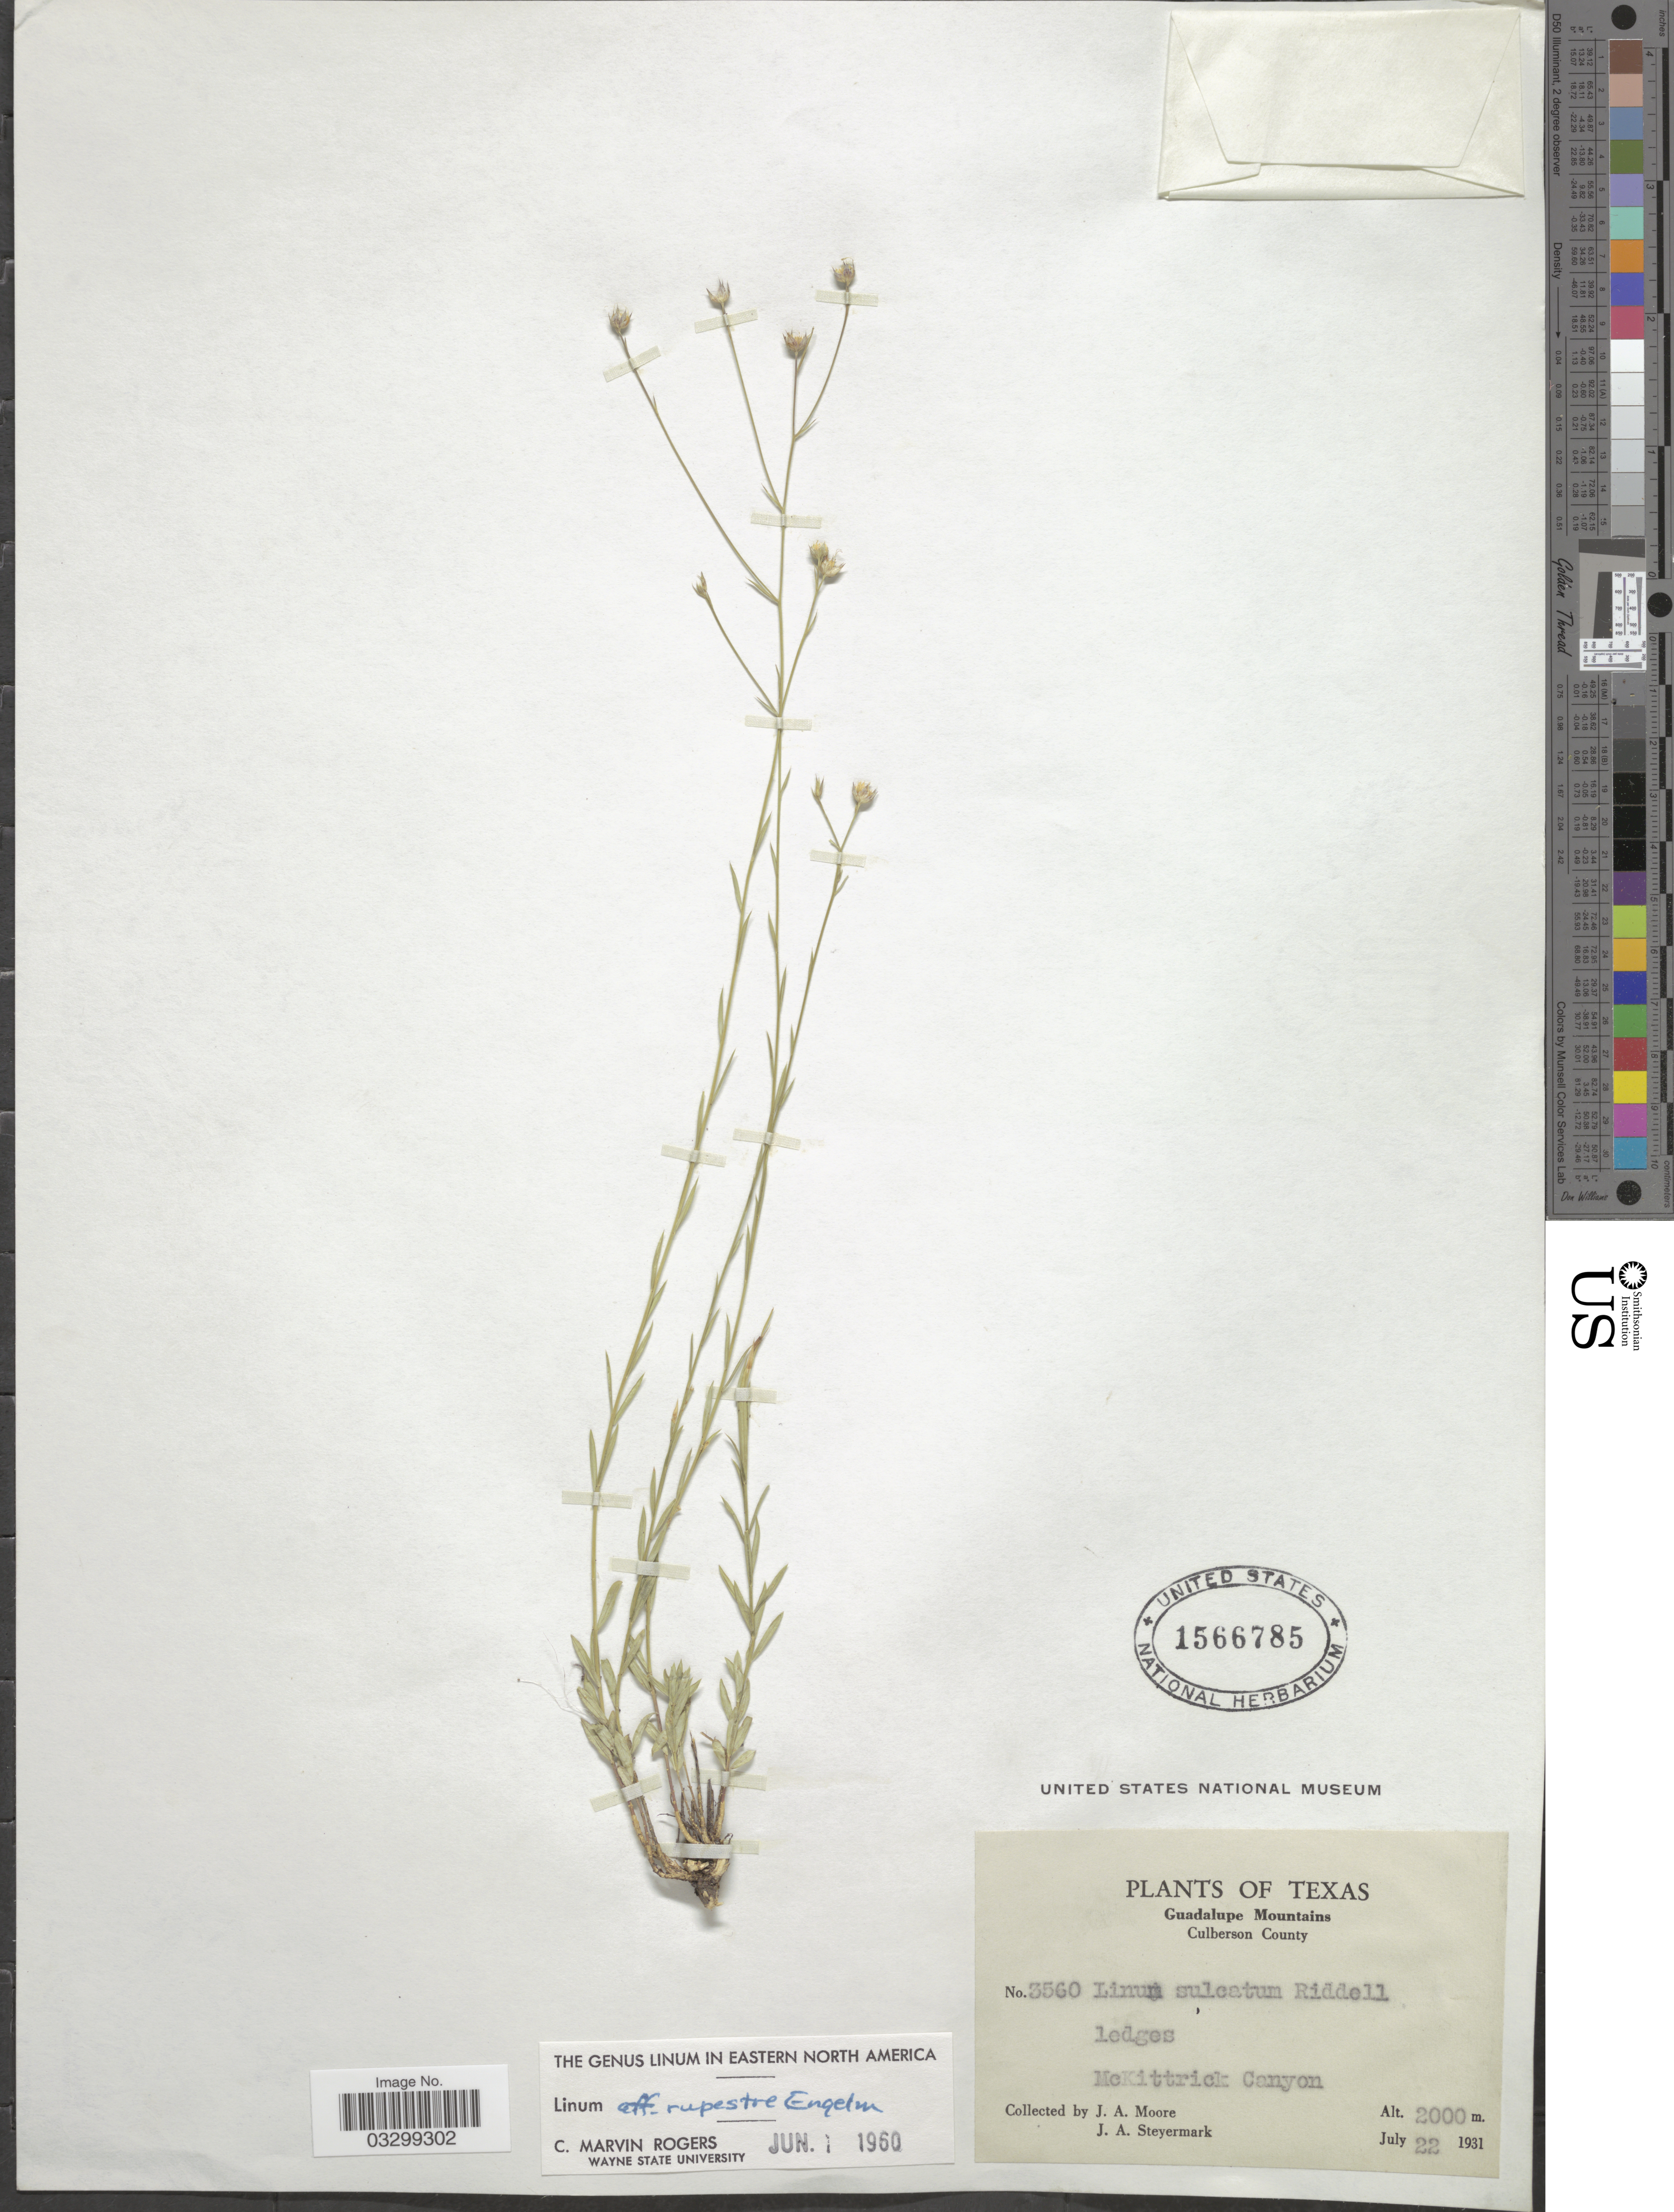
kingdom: Plantae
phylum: Tracheophyta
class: Magnoliopsida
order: Malpighiales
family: Linaceae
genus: Linum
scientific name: Linum rupestre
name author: Engelm.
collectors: J. A. Moore & J. Steyermark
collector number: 3560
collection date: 1931-07-22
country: United States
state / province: Texas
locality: Guadalupe Mountains. Culberson County. McKittrick Canyon.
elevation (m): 2000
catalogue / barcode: US 1566785